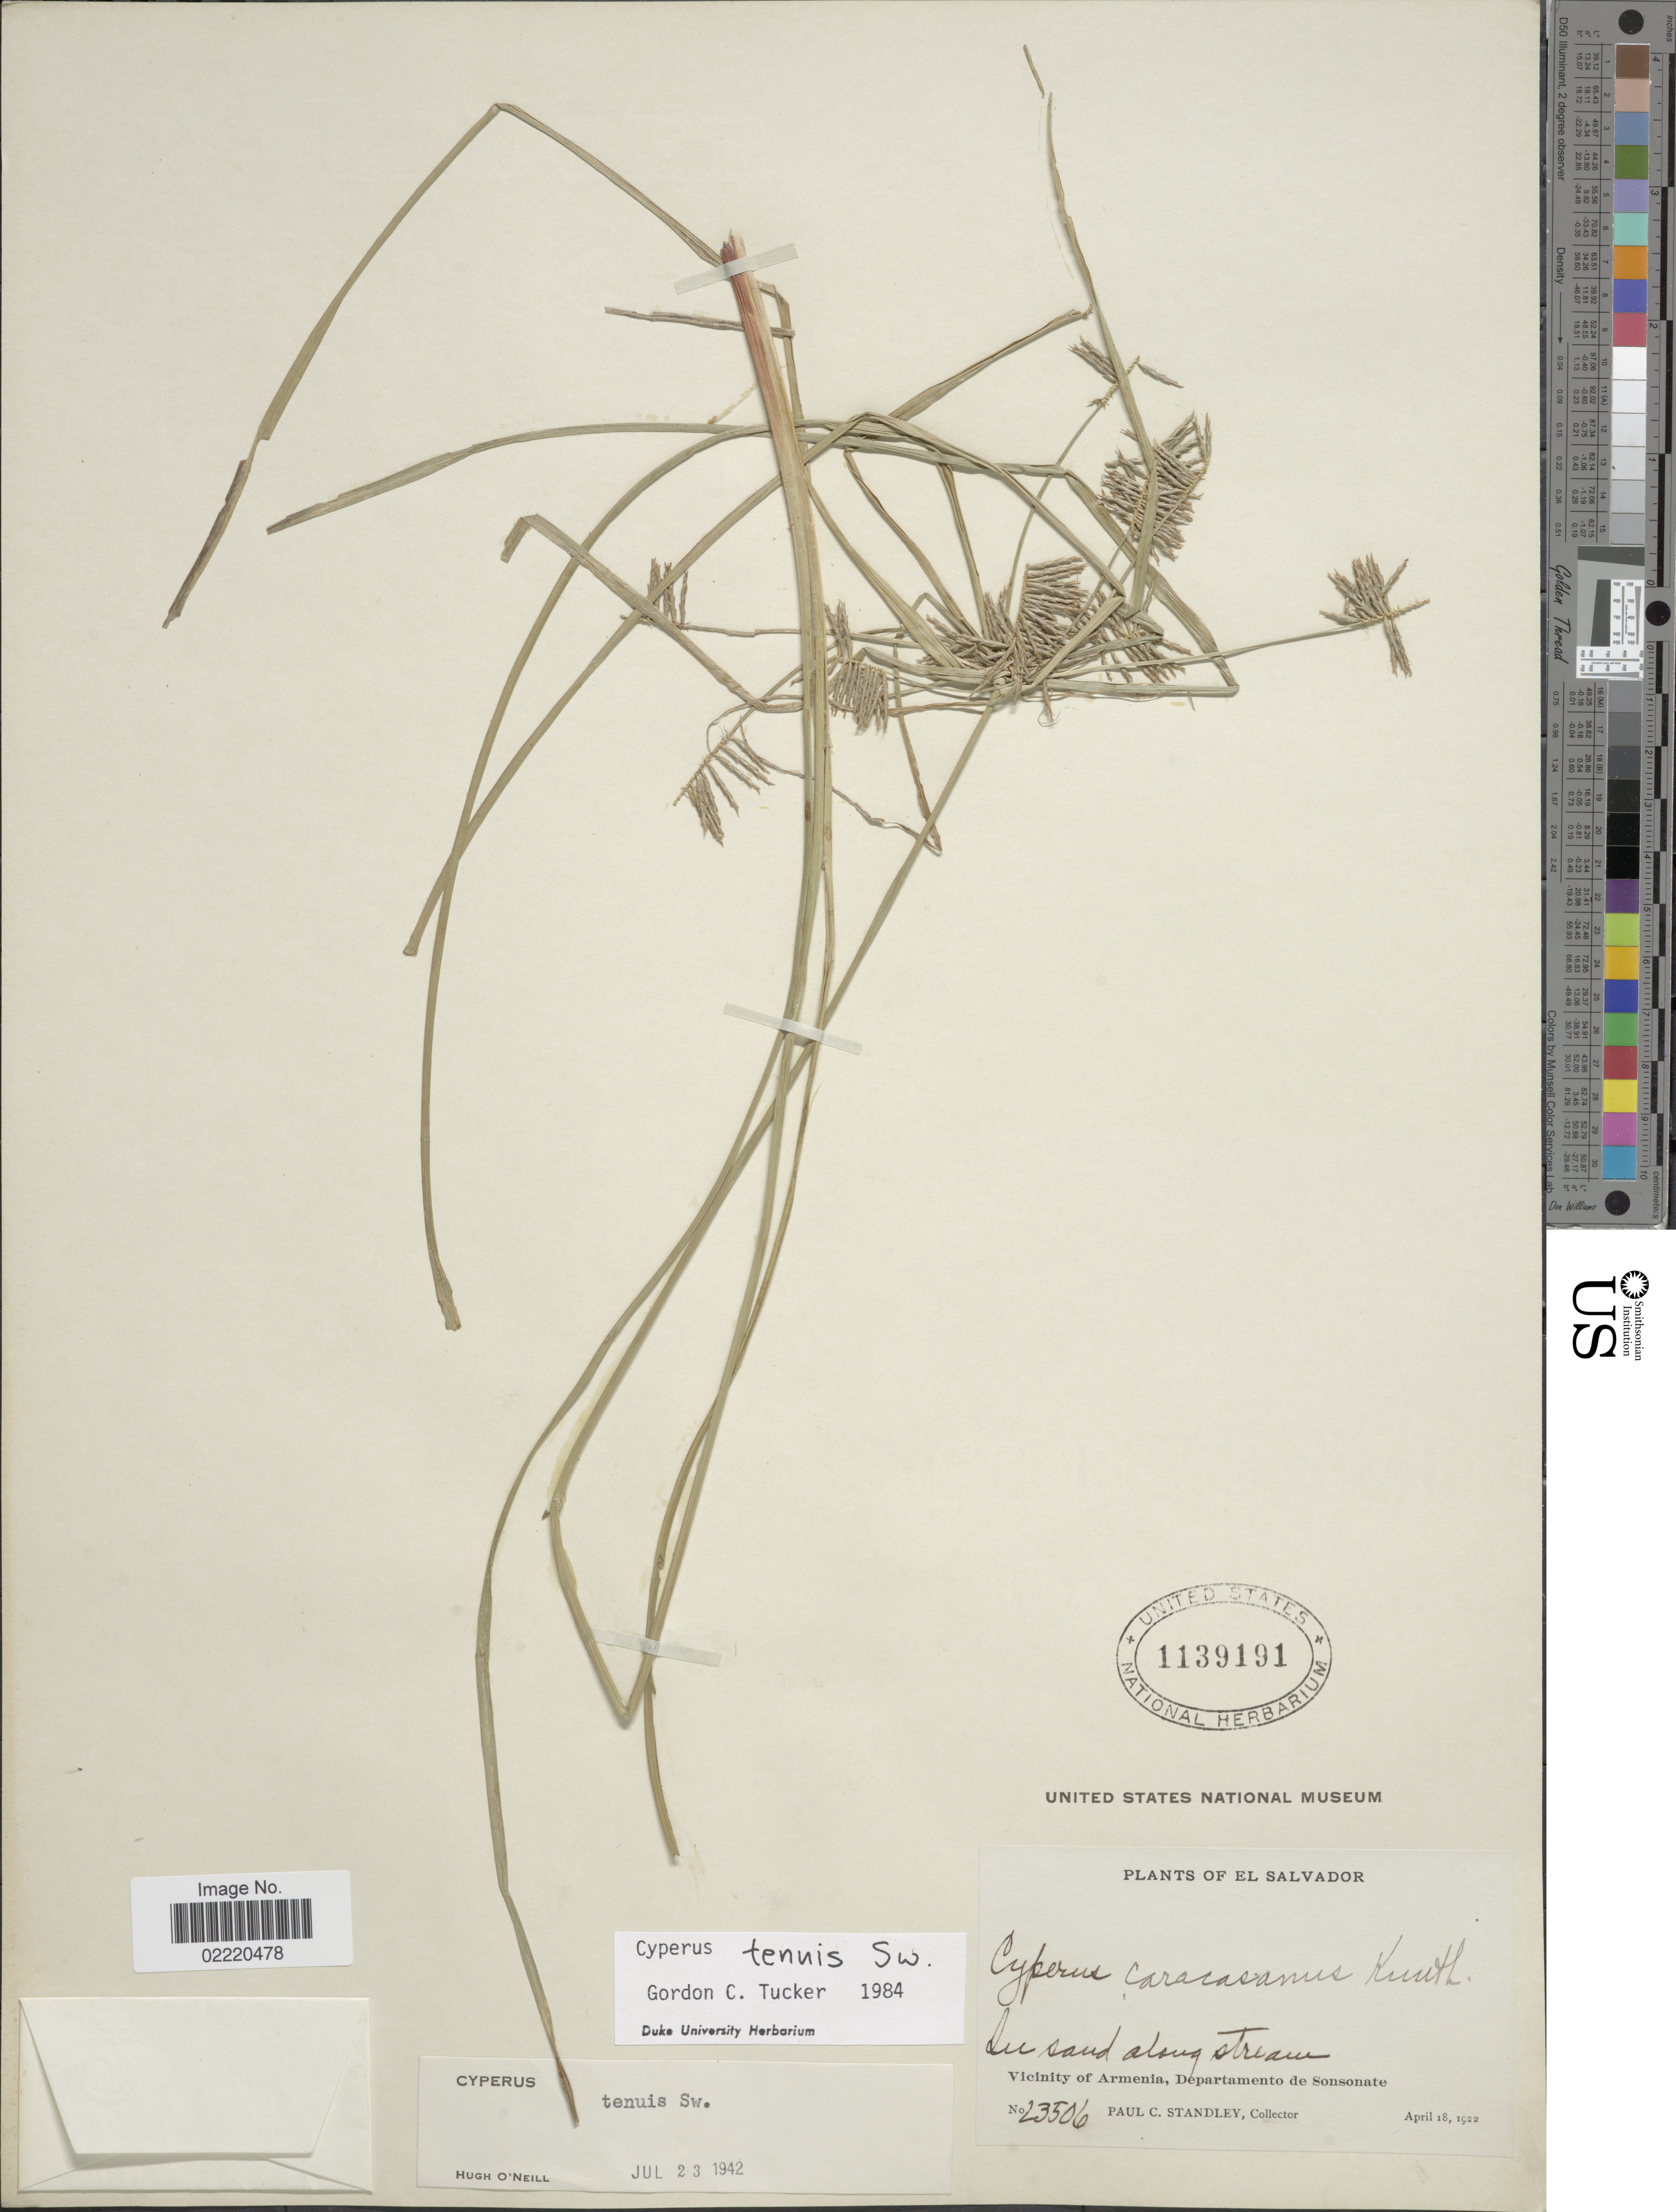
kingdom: Plantae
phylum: Tracheophyta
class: Liliopsida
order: Poales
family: Cyperaceae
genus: Cyperus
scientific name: Cyperus tenuis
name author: Sw.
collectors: P. C. Standley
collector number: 23506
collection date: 1922-04-18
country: El Salvador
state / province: Sonsonate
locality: In sand along stream, Vicinity of Armenia.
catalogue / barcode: US 1139191